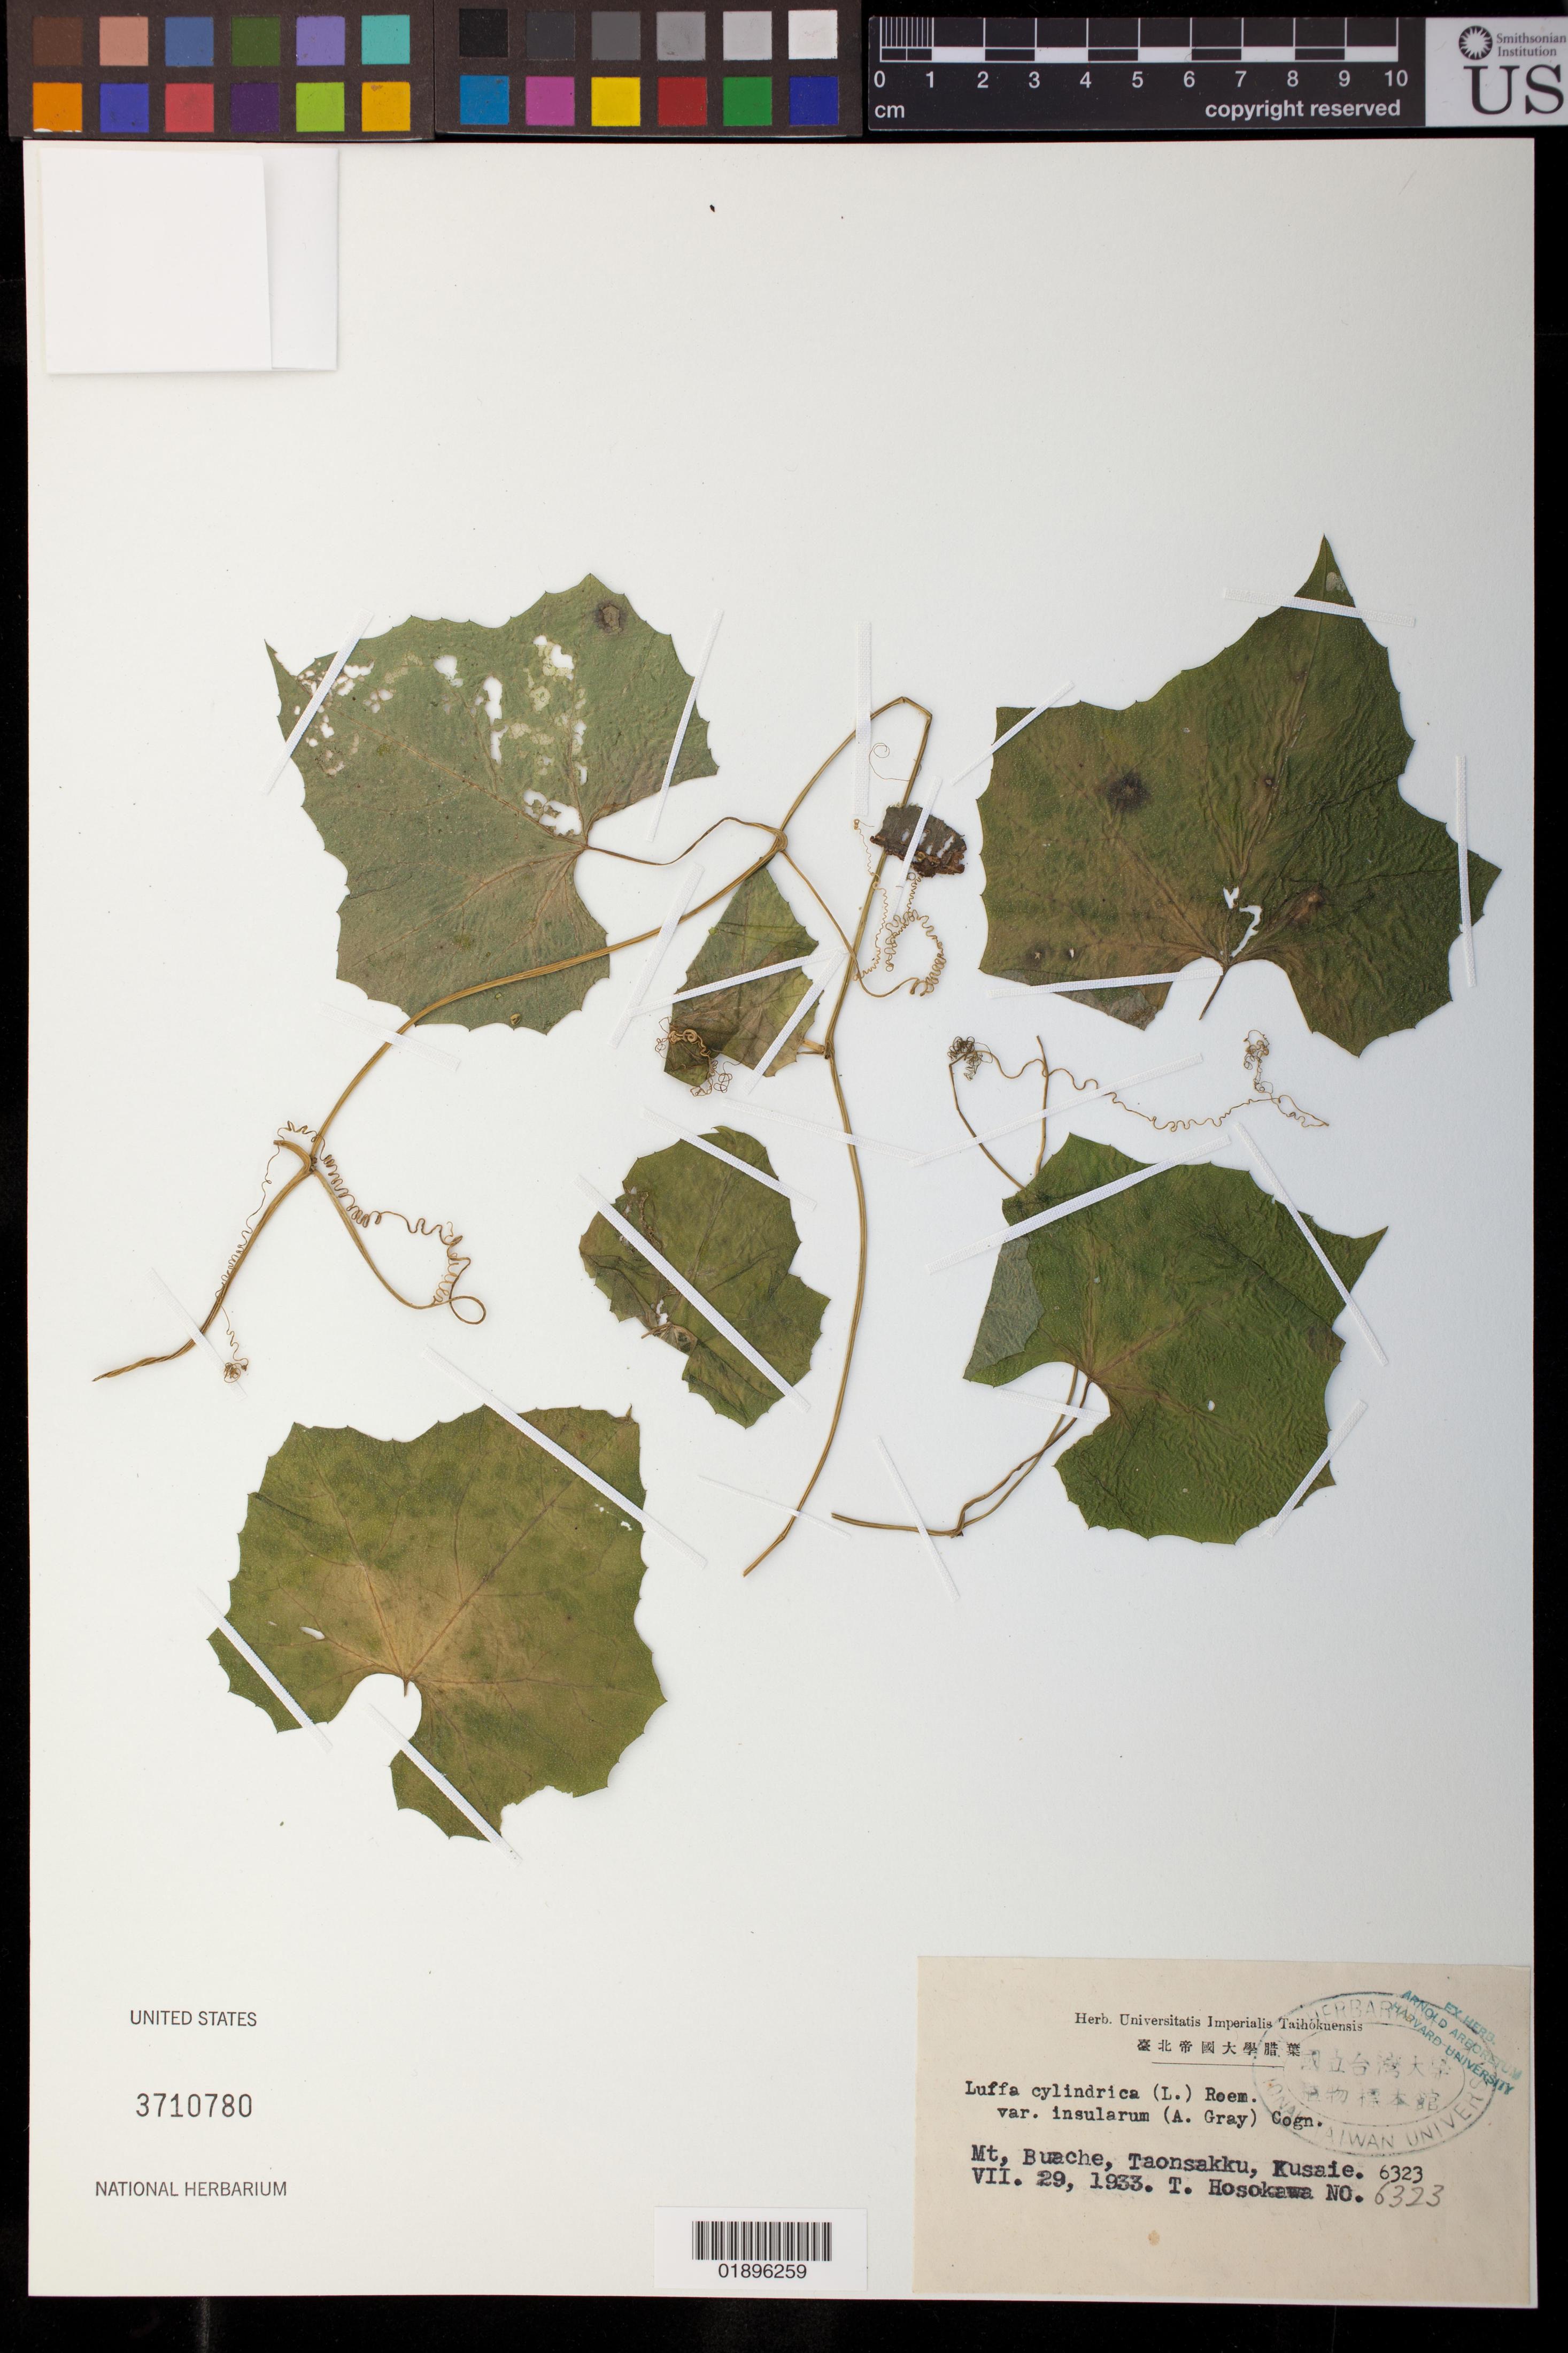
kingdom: Plantae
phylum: Tracheophyta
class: Magnoliopsida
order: Cucurbitales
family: Cucurbitaceae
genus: Luffa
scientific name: Luffa aegyptiaca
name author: Mill.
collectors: T. Hosokawa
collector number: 6323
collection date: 1933-07-29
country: Micronesia, Federated States of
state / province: Kosrae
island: Kosrae [Kusaie]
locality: Mt, Buache, Taonsakku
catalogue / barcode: US 3710780